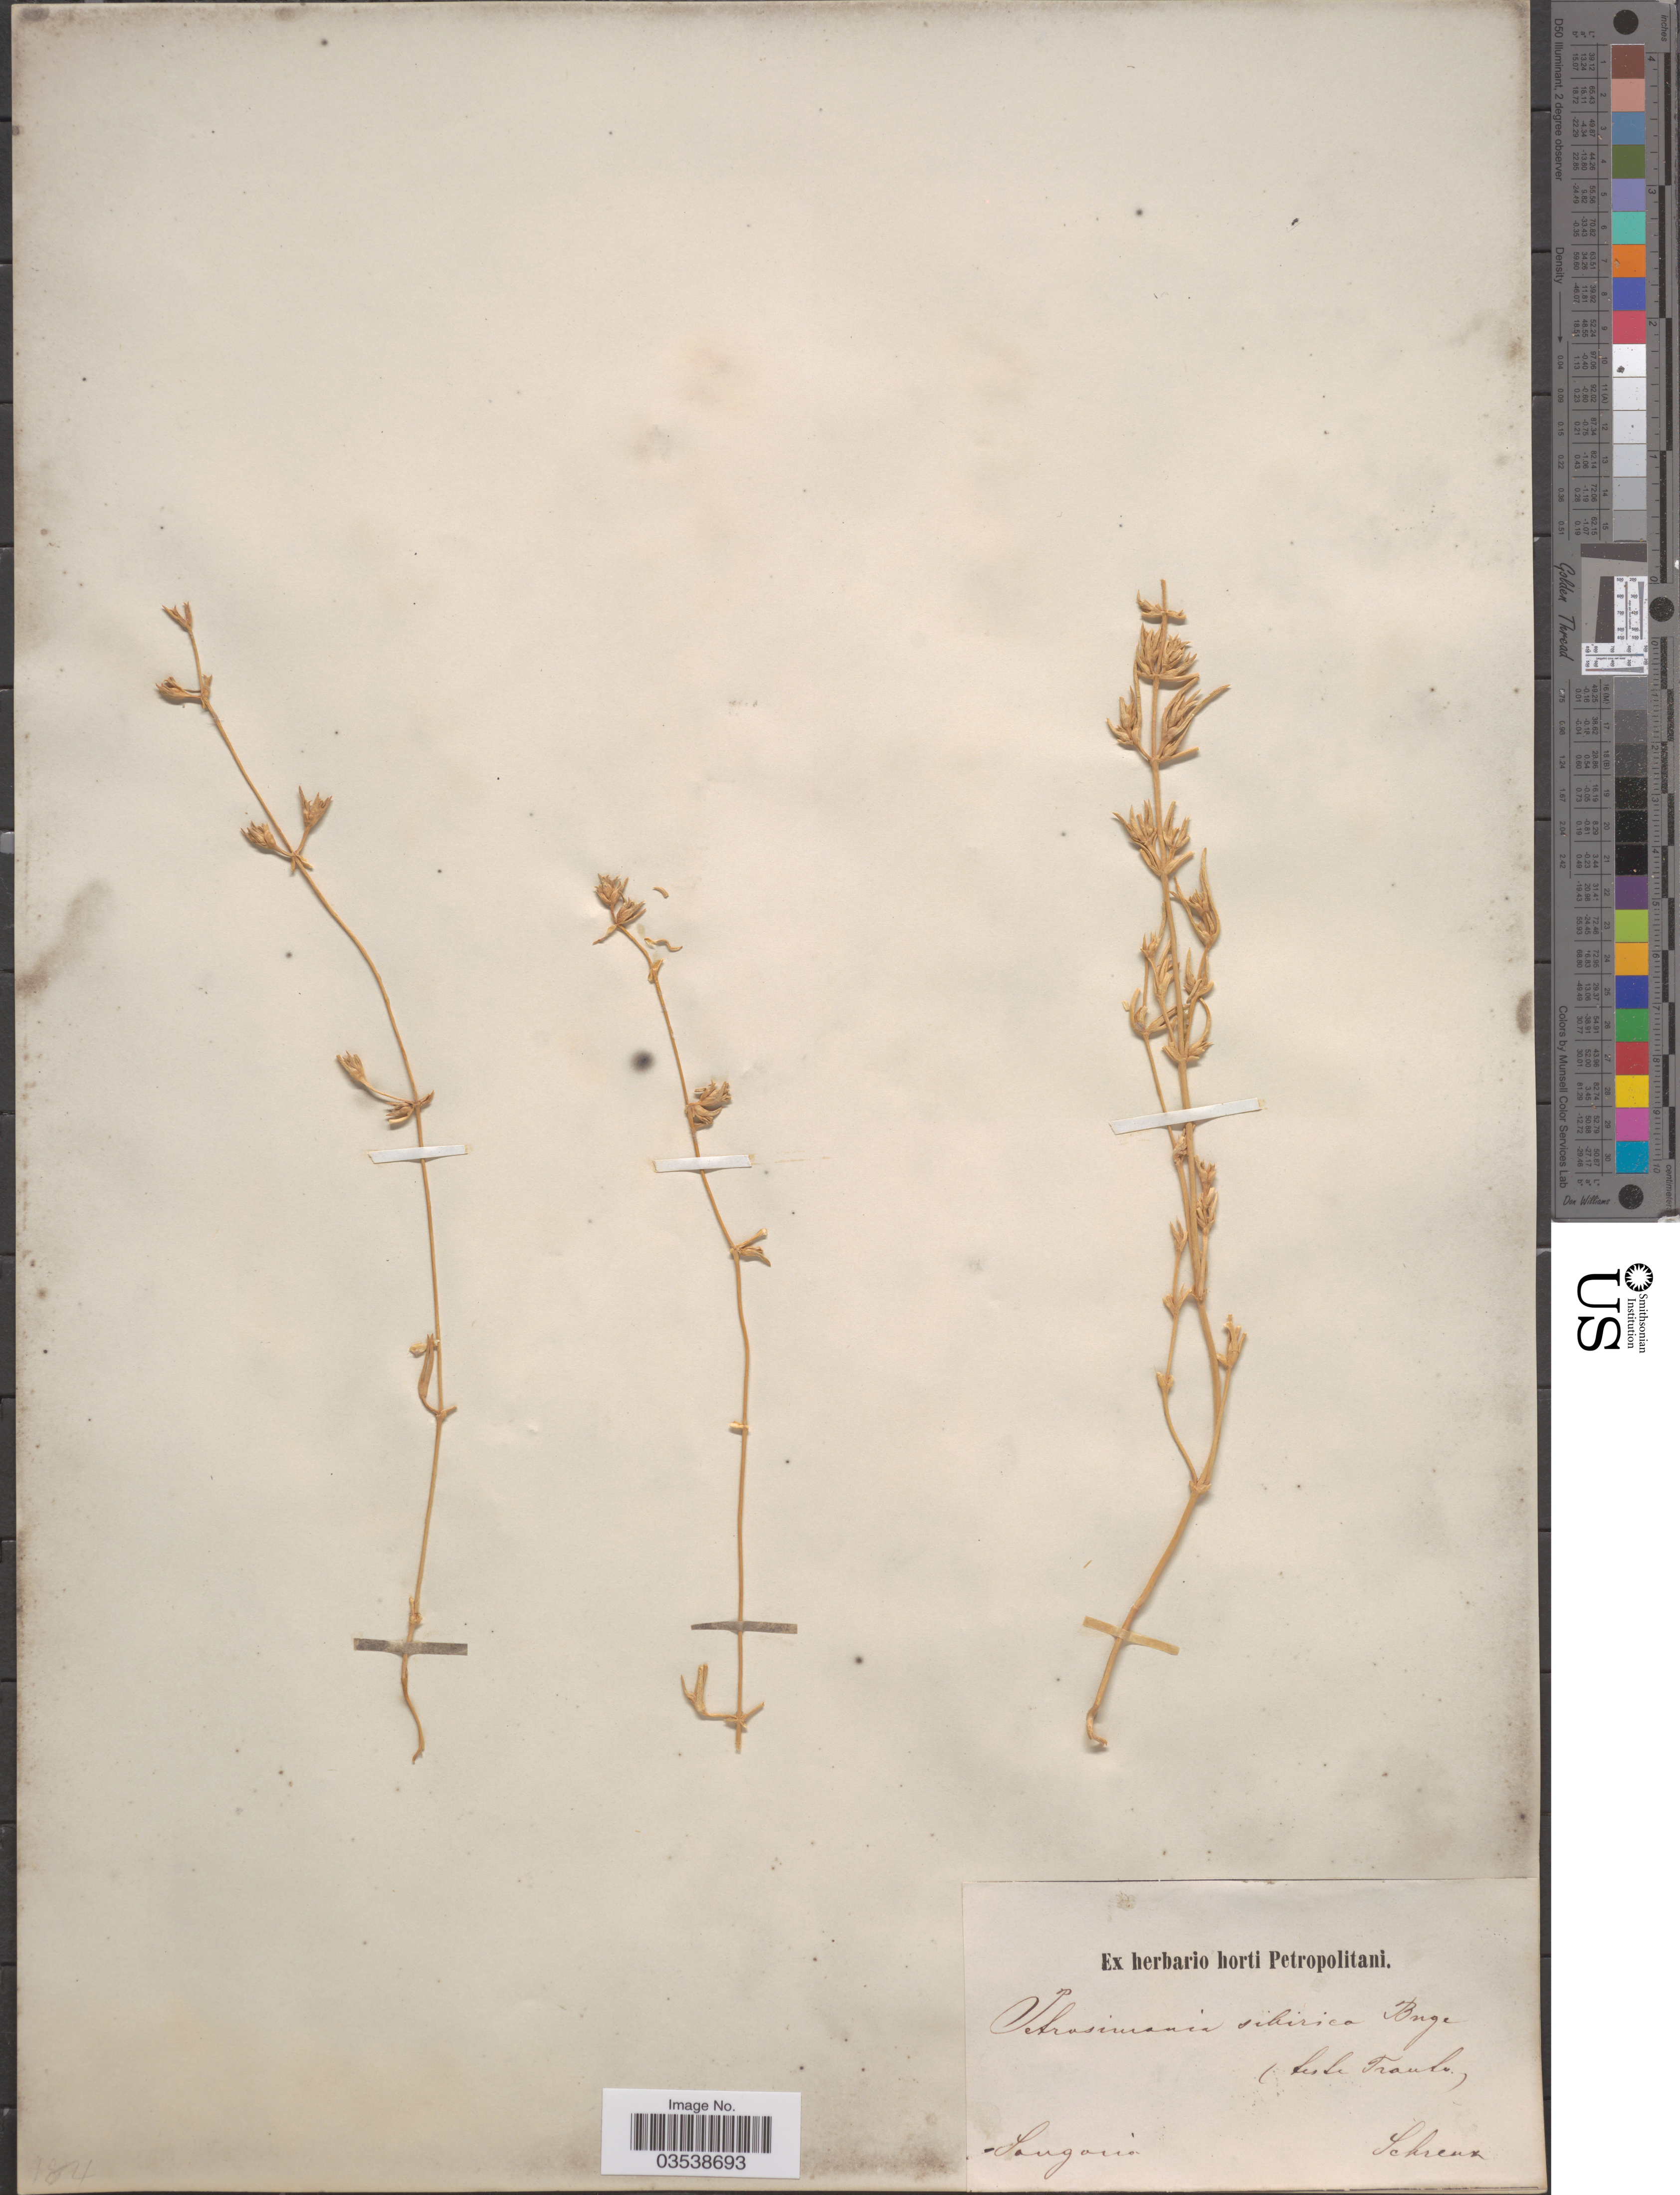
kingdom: Plantae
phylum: Tracheophyta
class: Magnoliopsida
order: Caryophyllales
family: Amaranthaceae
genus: Petrosimonia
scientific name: Petrosimonia sibirica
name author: (Pall.) Bunge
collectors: A.G. Schrenk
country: Kazakhstan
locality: Songoria.